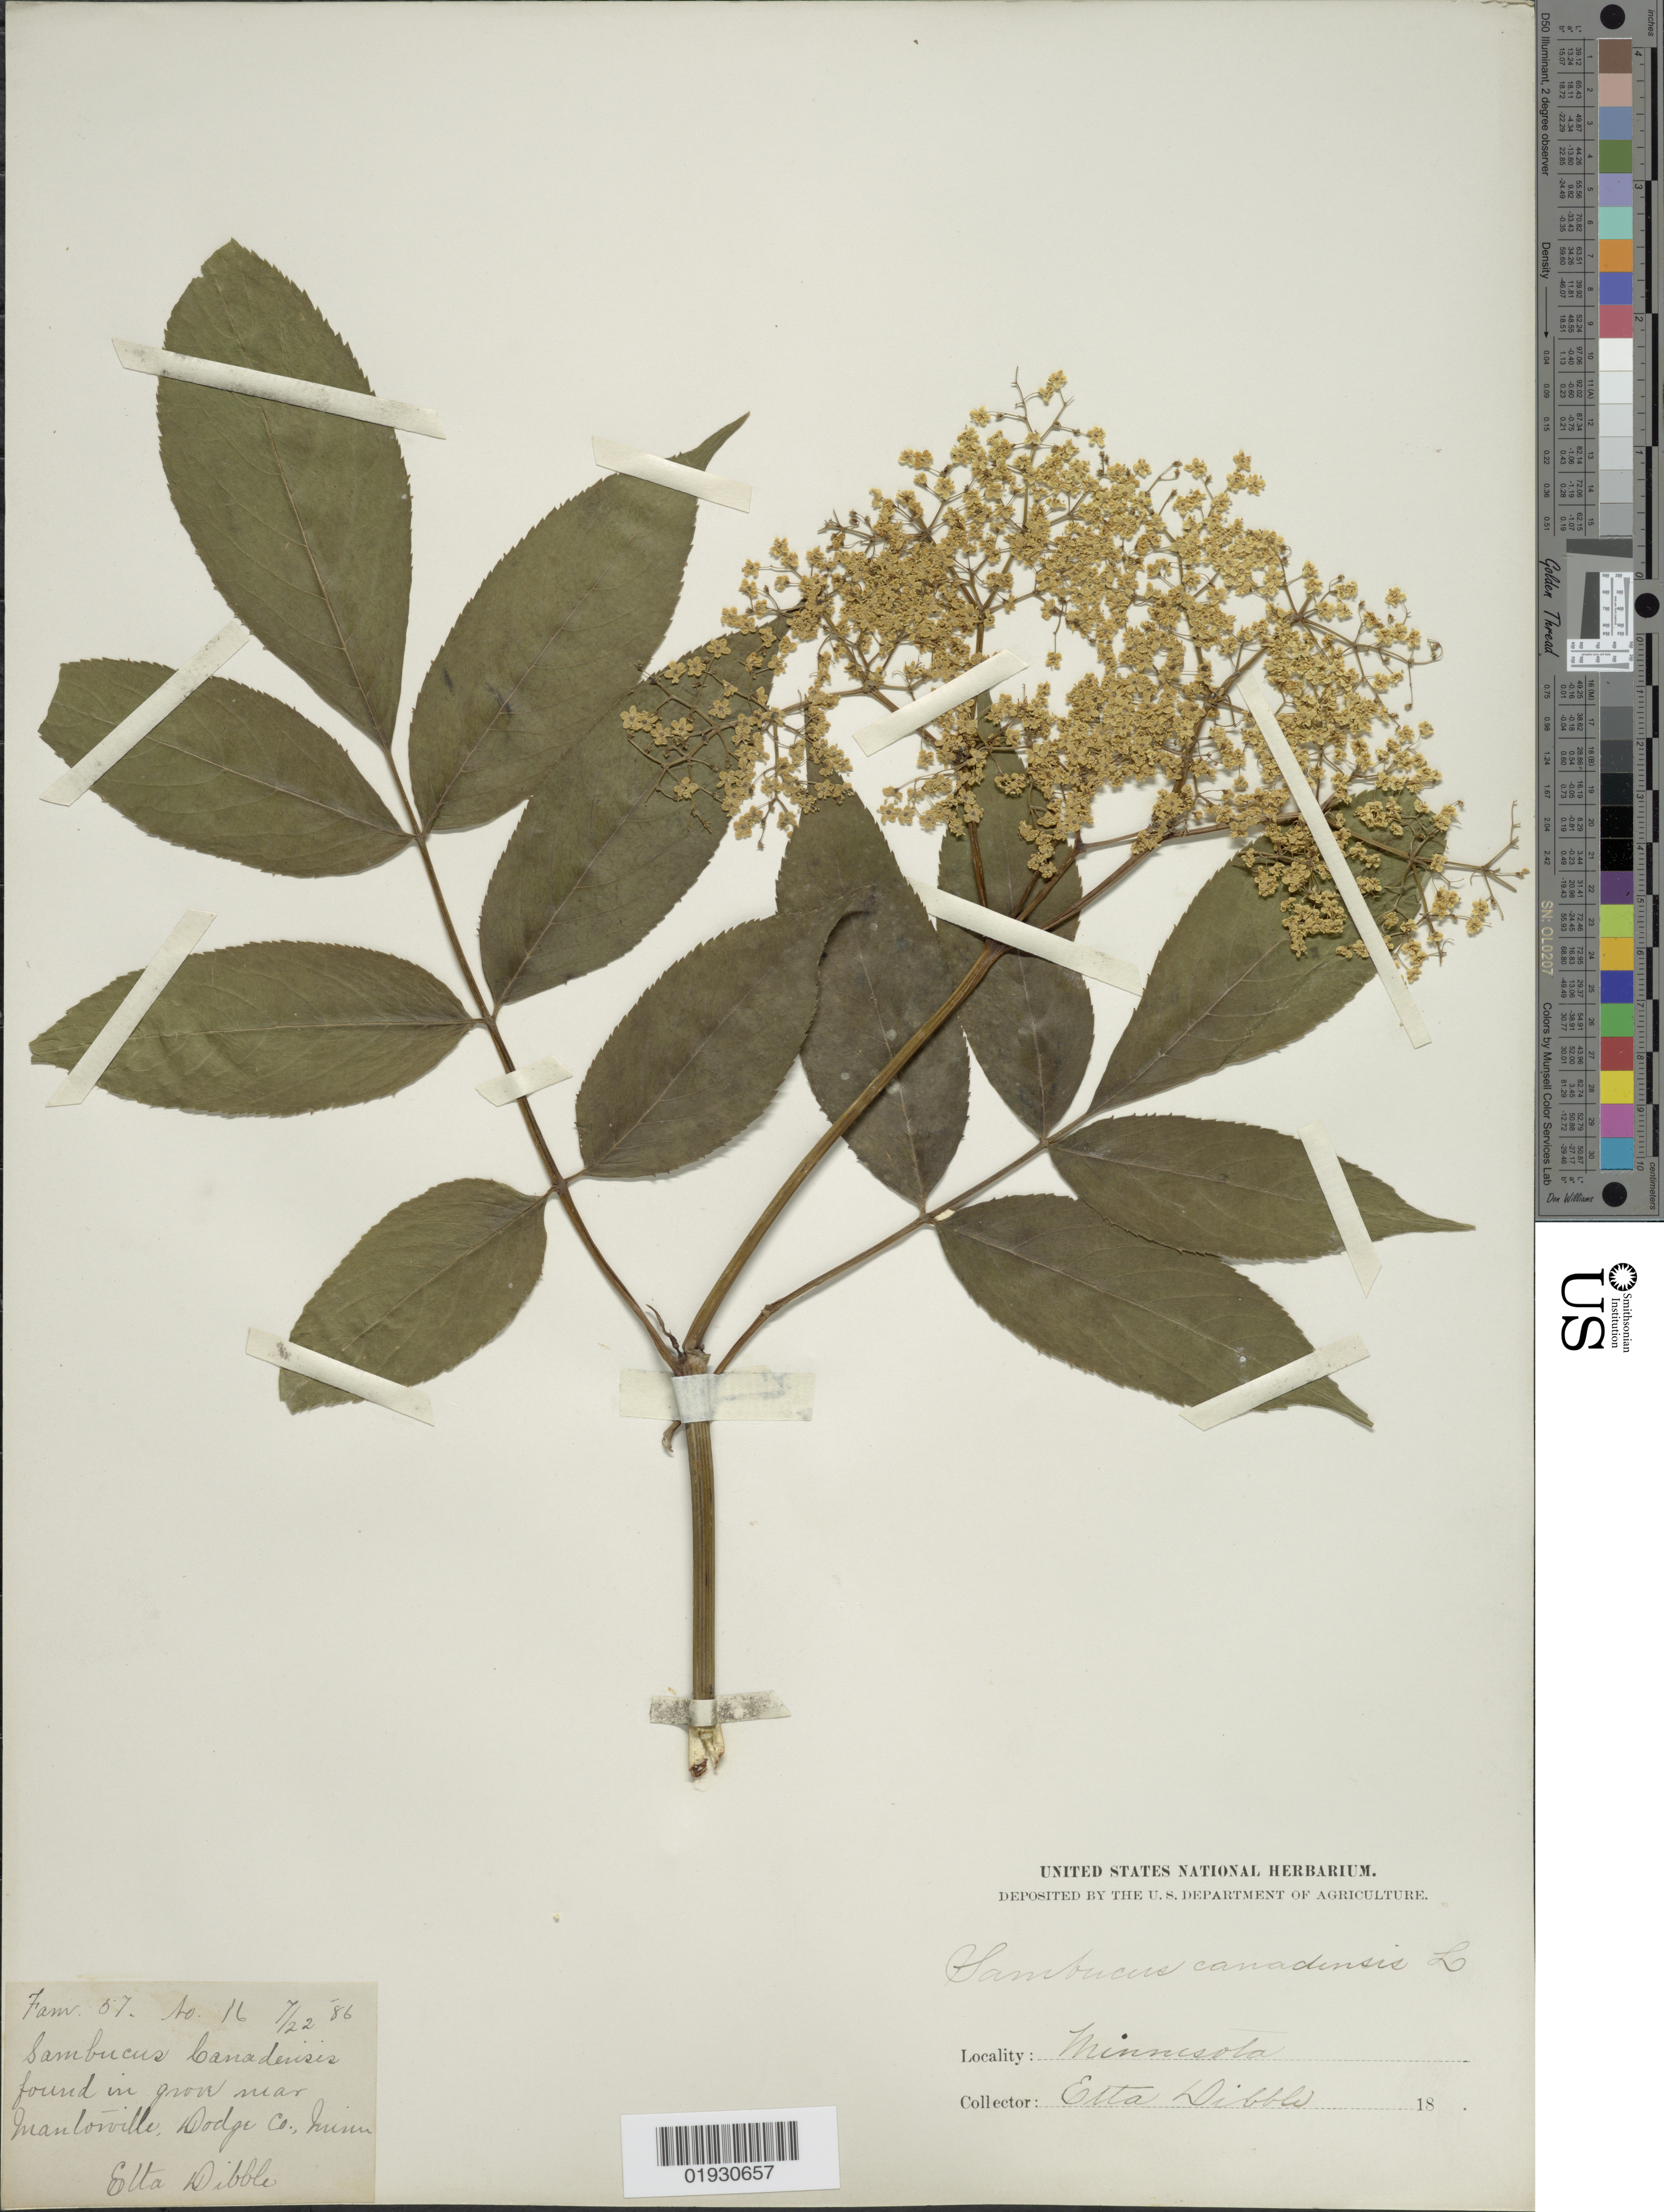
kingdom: Plantae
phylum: Tracheophyta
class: Magnoliopsida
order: Dipsacales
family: Viburnaceae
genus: Sambucus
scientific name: Sambucus canadensis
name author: L.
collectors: E. Dibble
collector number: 16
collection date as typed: Transcribed d/m/y: 22/7/86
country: United States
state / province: Minnesota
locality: Near Mantorville, Dodge Co., Minn.